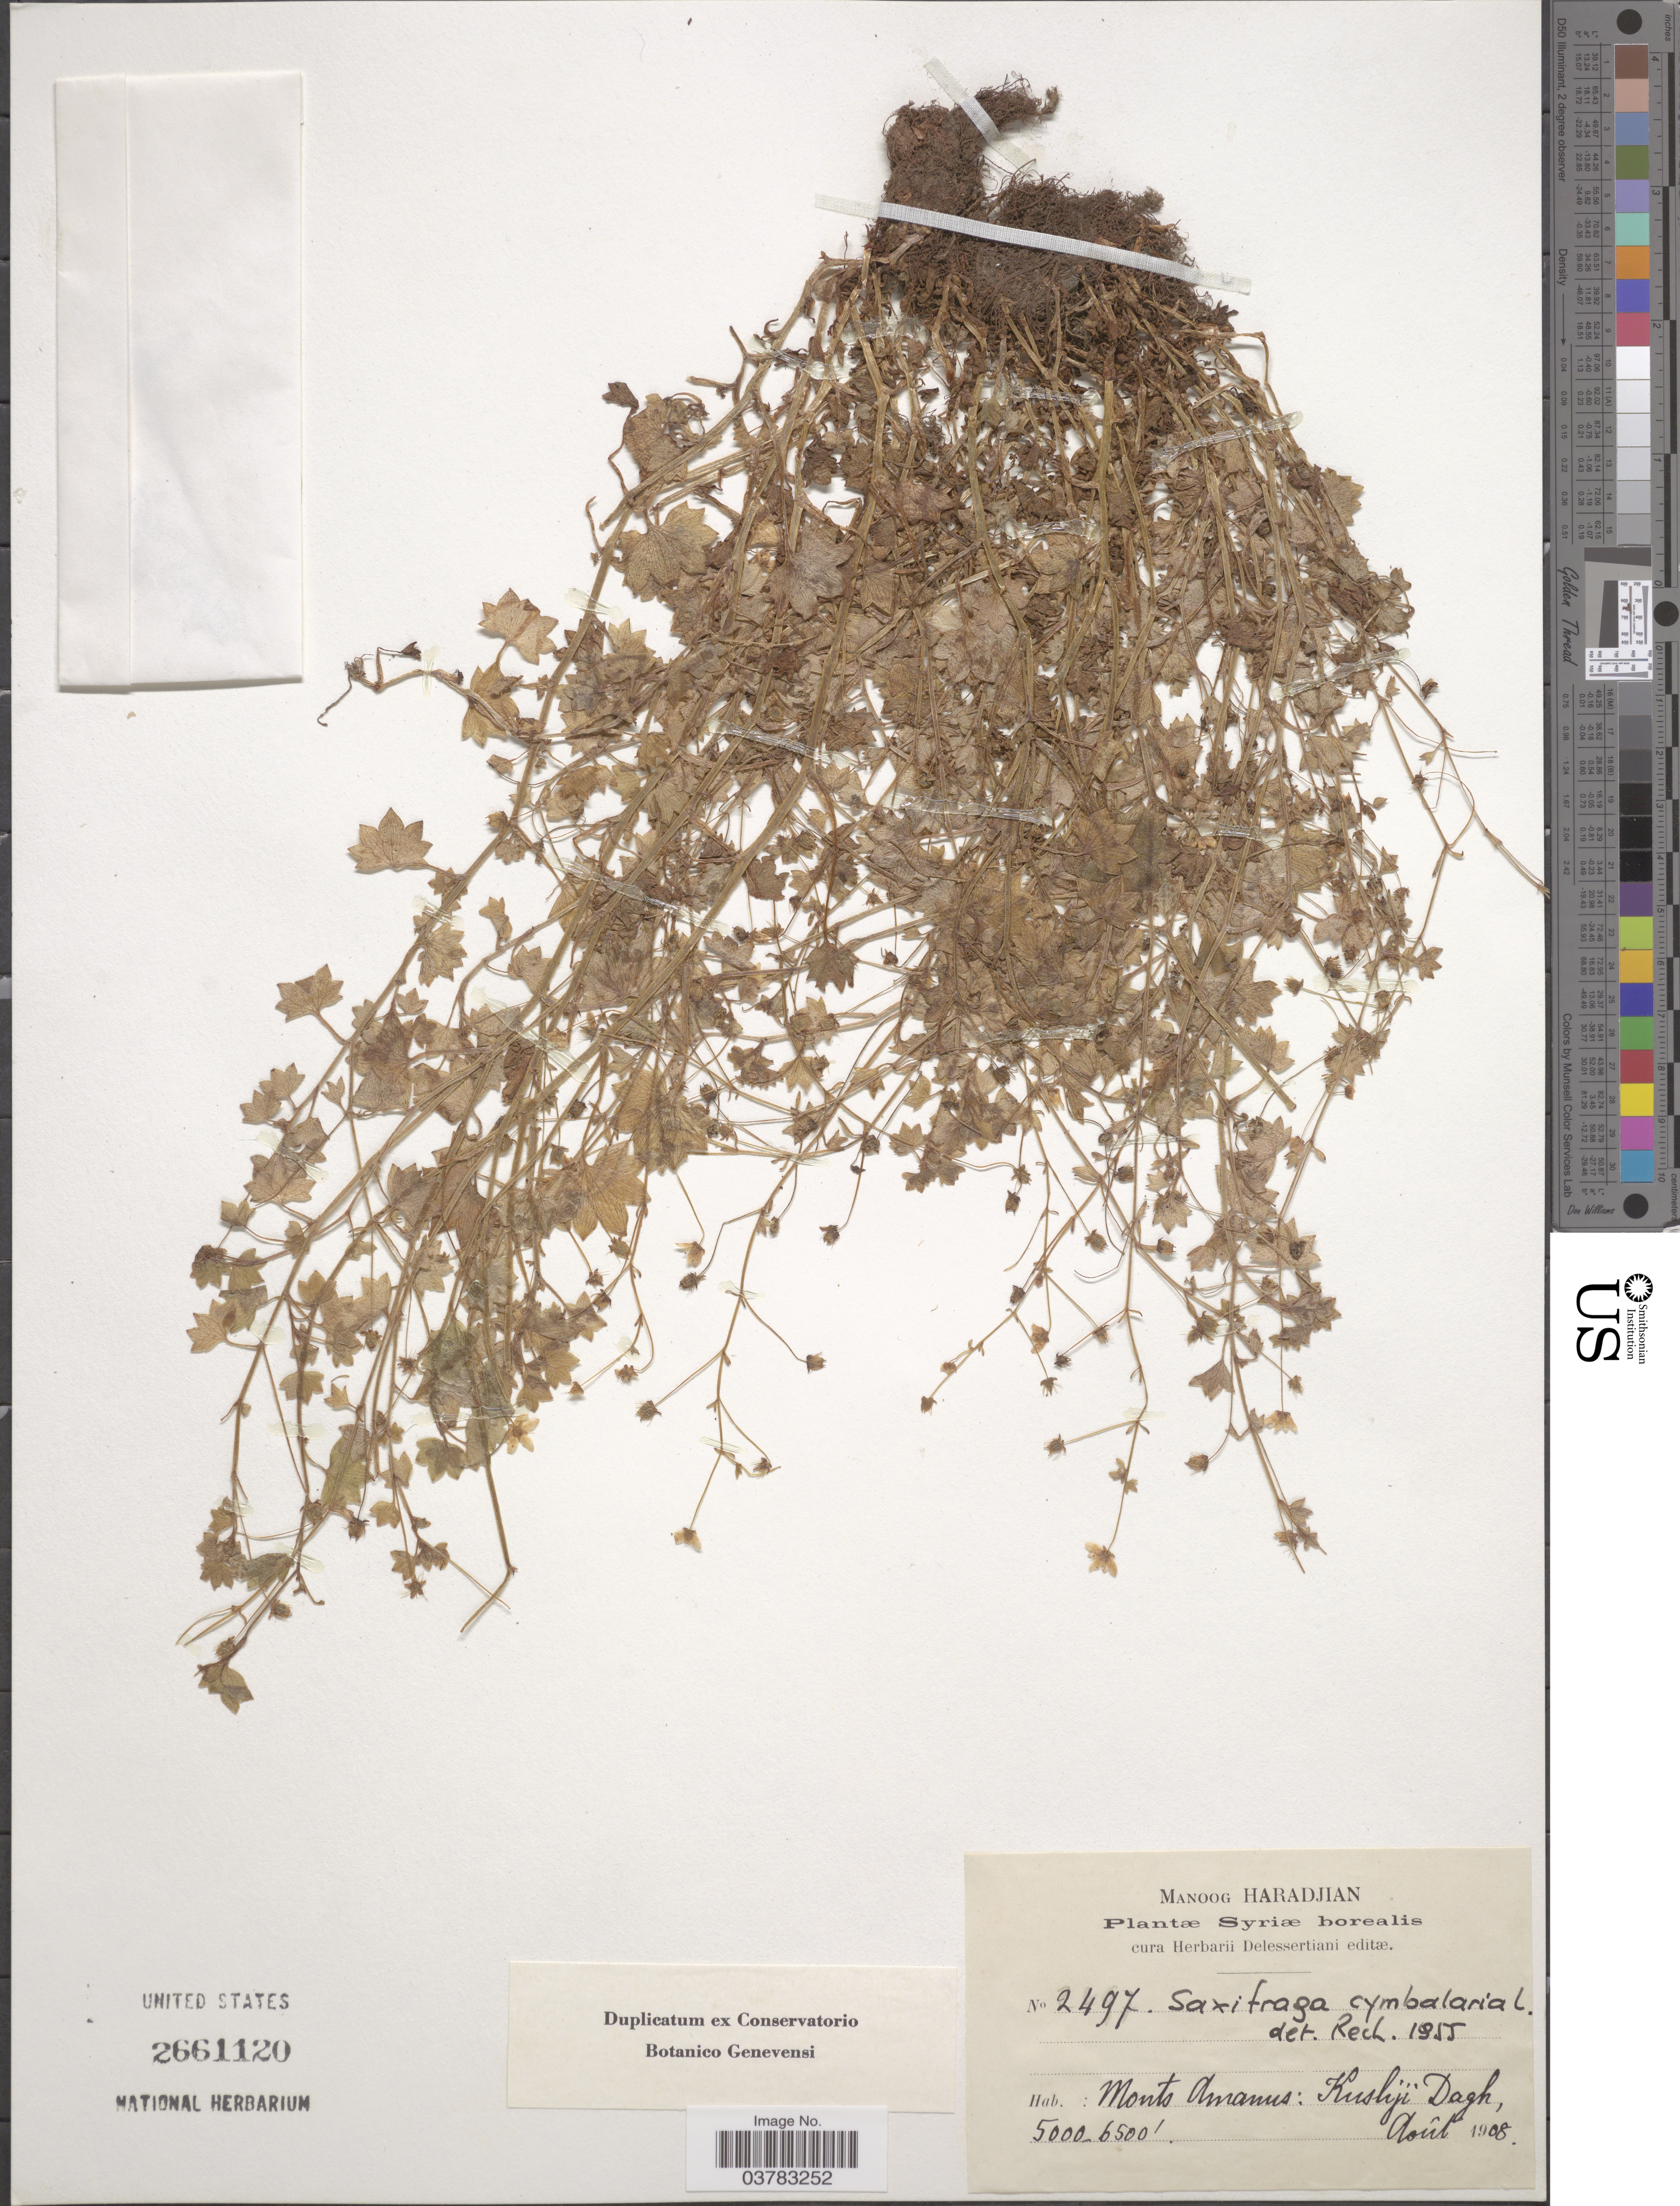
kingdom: Plantae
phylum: Tracheophyta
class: Magnoliopsida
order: Saxifragales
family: Saxifragaceae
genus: Saxifraga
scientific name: Saxifraga cymbalaria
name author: L.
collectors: M. Haradjian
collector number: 2497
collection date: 1908-08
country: Syria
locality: Syriæ borealis. Monts Amanus: Kushji Dagh.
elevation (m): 1524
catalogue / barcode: US 2661120